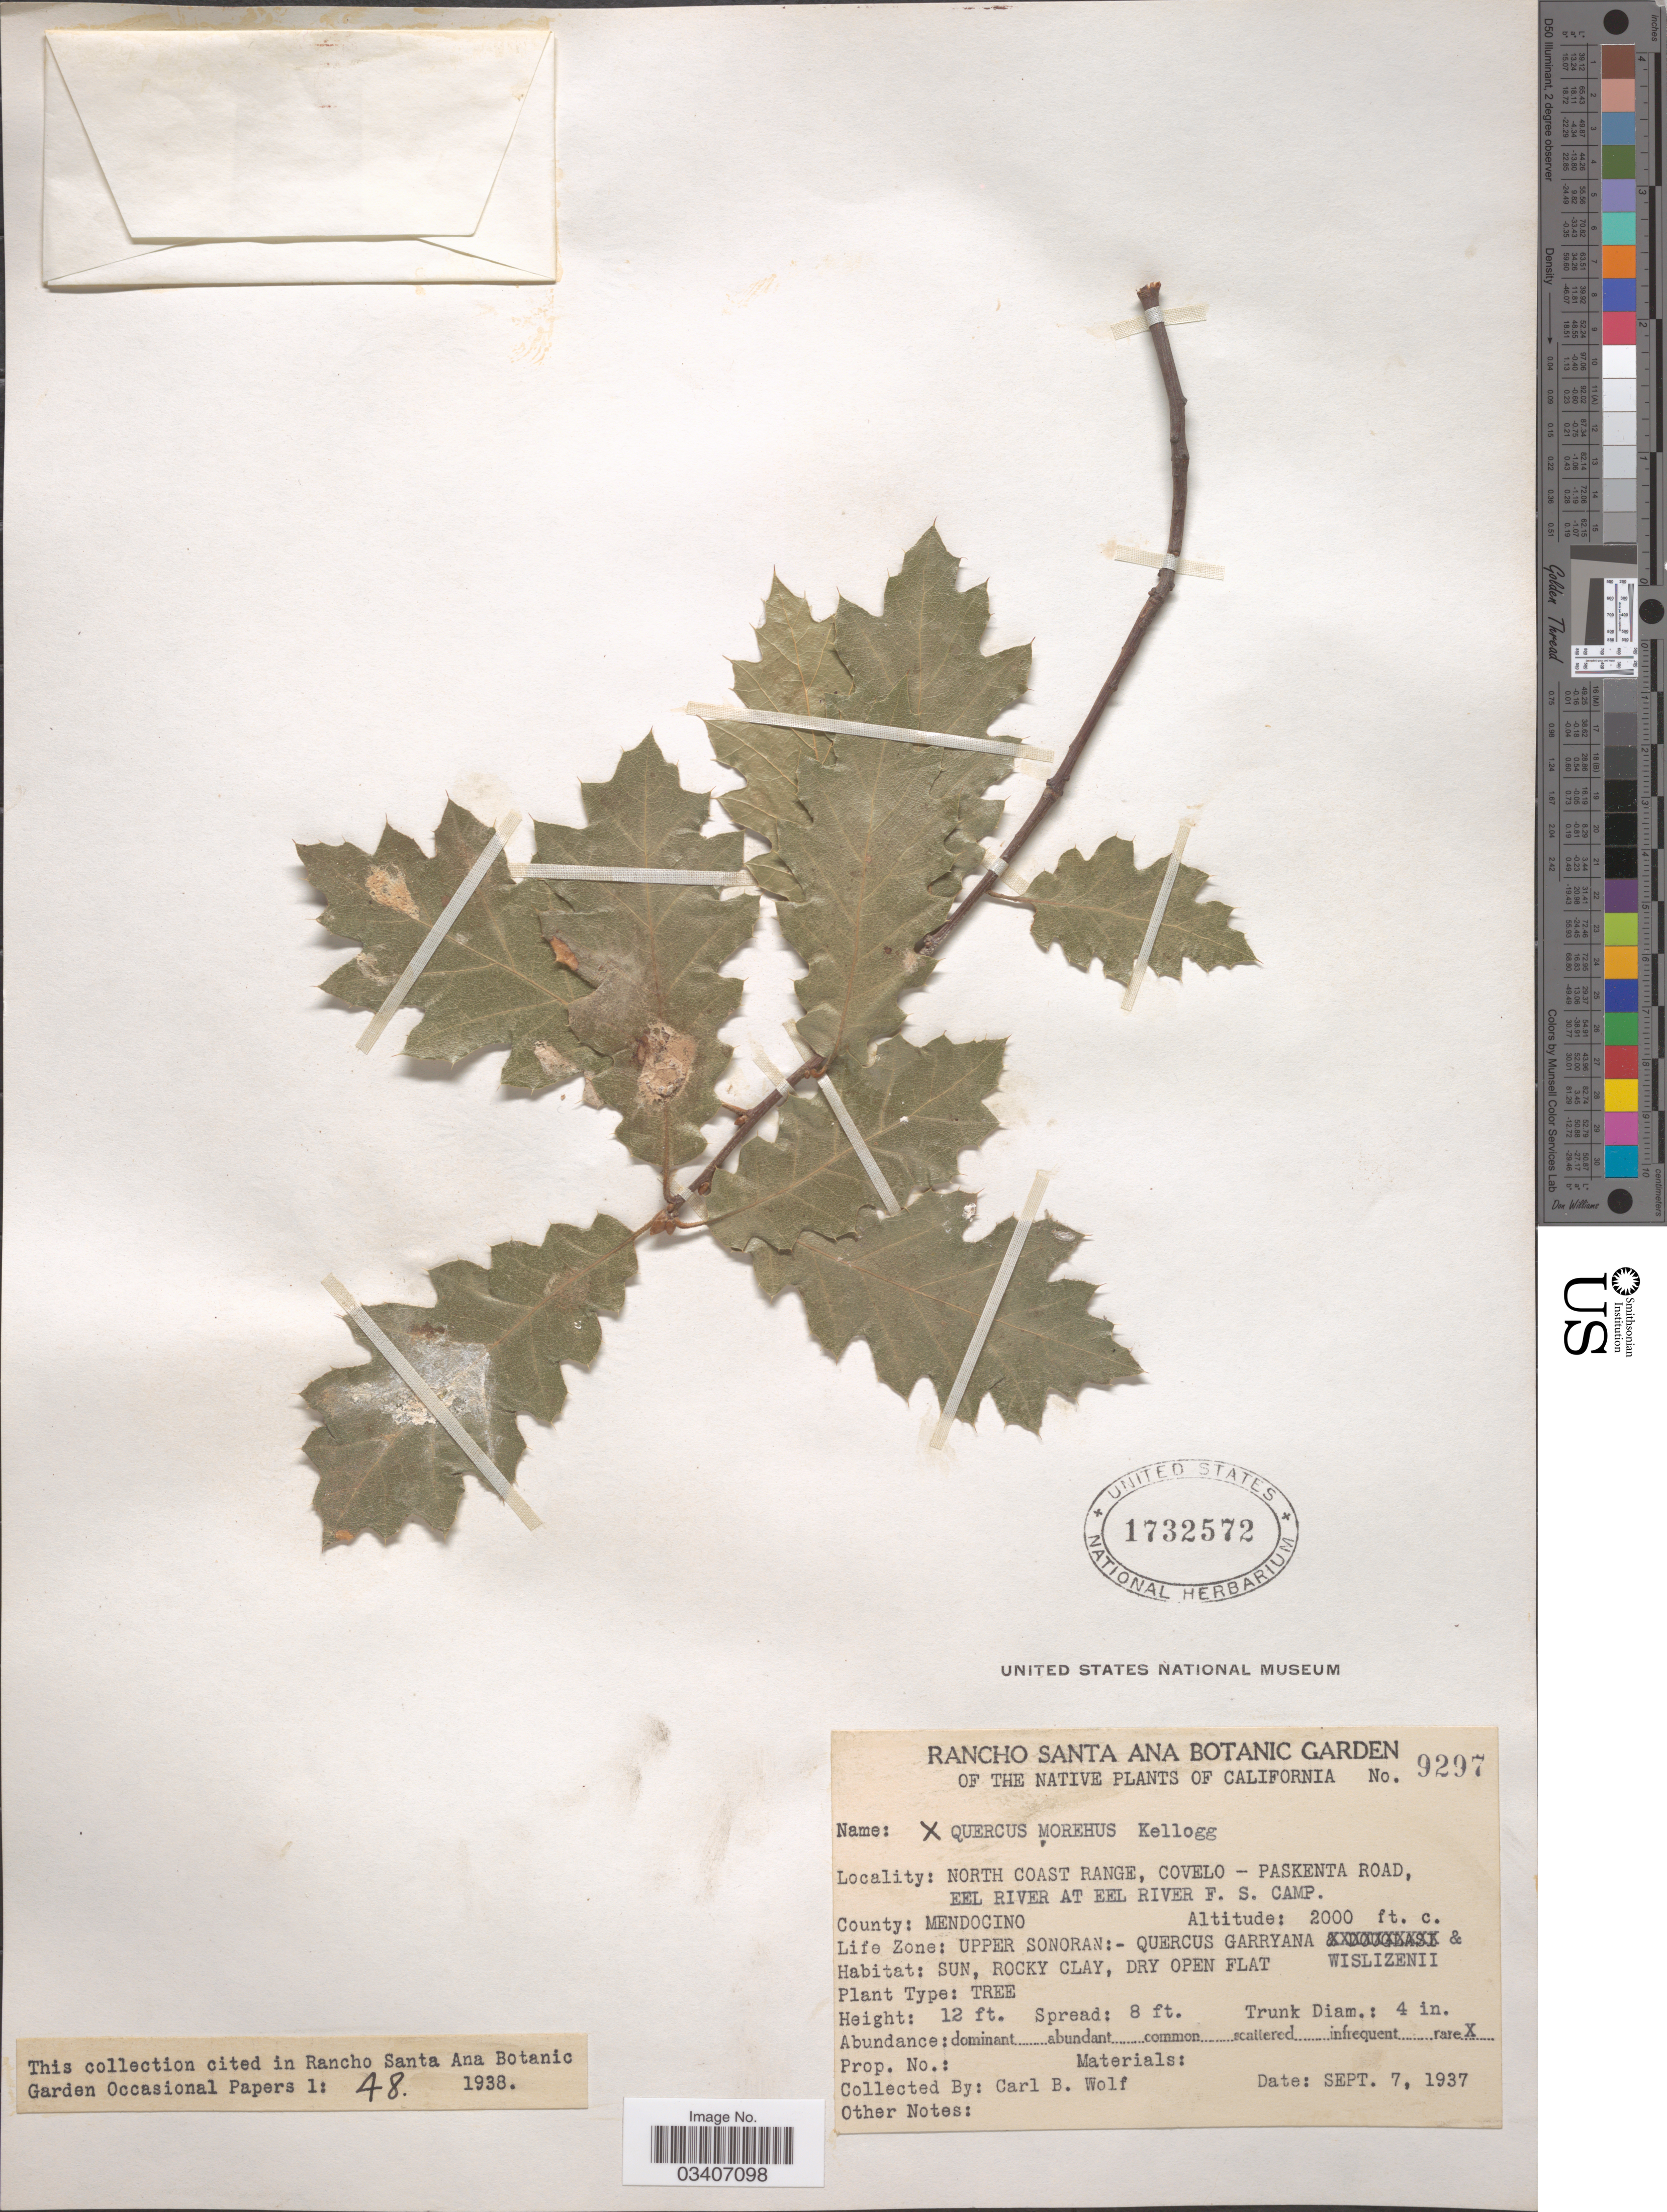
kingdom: Plantae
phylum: Tracheophyta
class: Magnoliopsida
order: Fagales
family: Fagaceae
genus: Quercus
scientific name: Quercus x moreha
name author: Kellogg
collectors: C. B. Wolf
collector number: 9297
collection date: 1937-09-07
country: United States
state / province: California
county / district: Mendocino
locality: North Coast Range, Covelo - Paskenta Road, Eel River at Eel River F. S. Camp. County: Mendocino. Life Zone: Upper Sonoran.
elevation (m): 610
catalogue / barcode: US 1732572